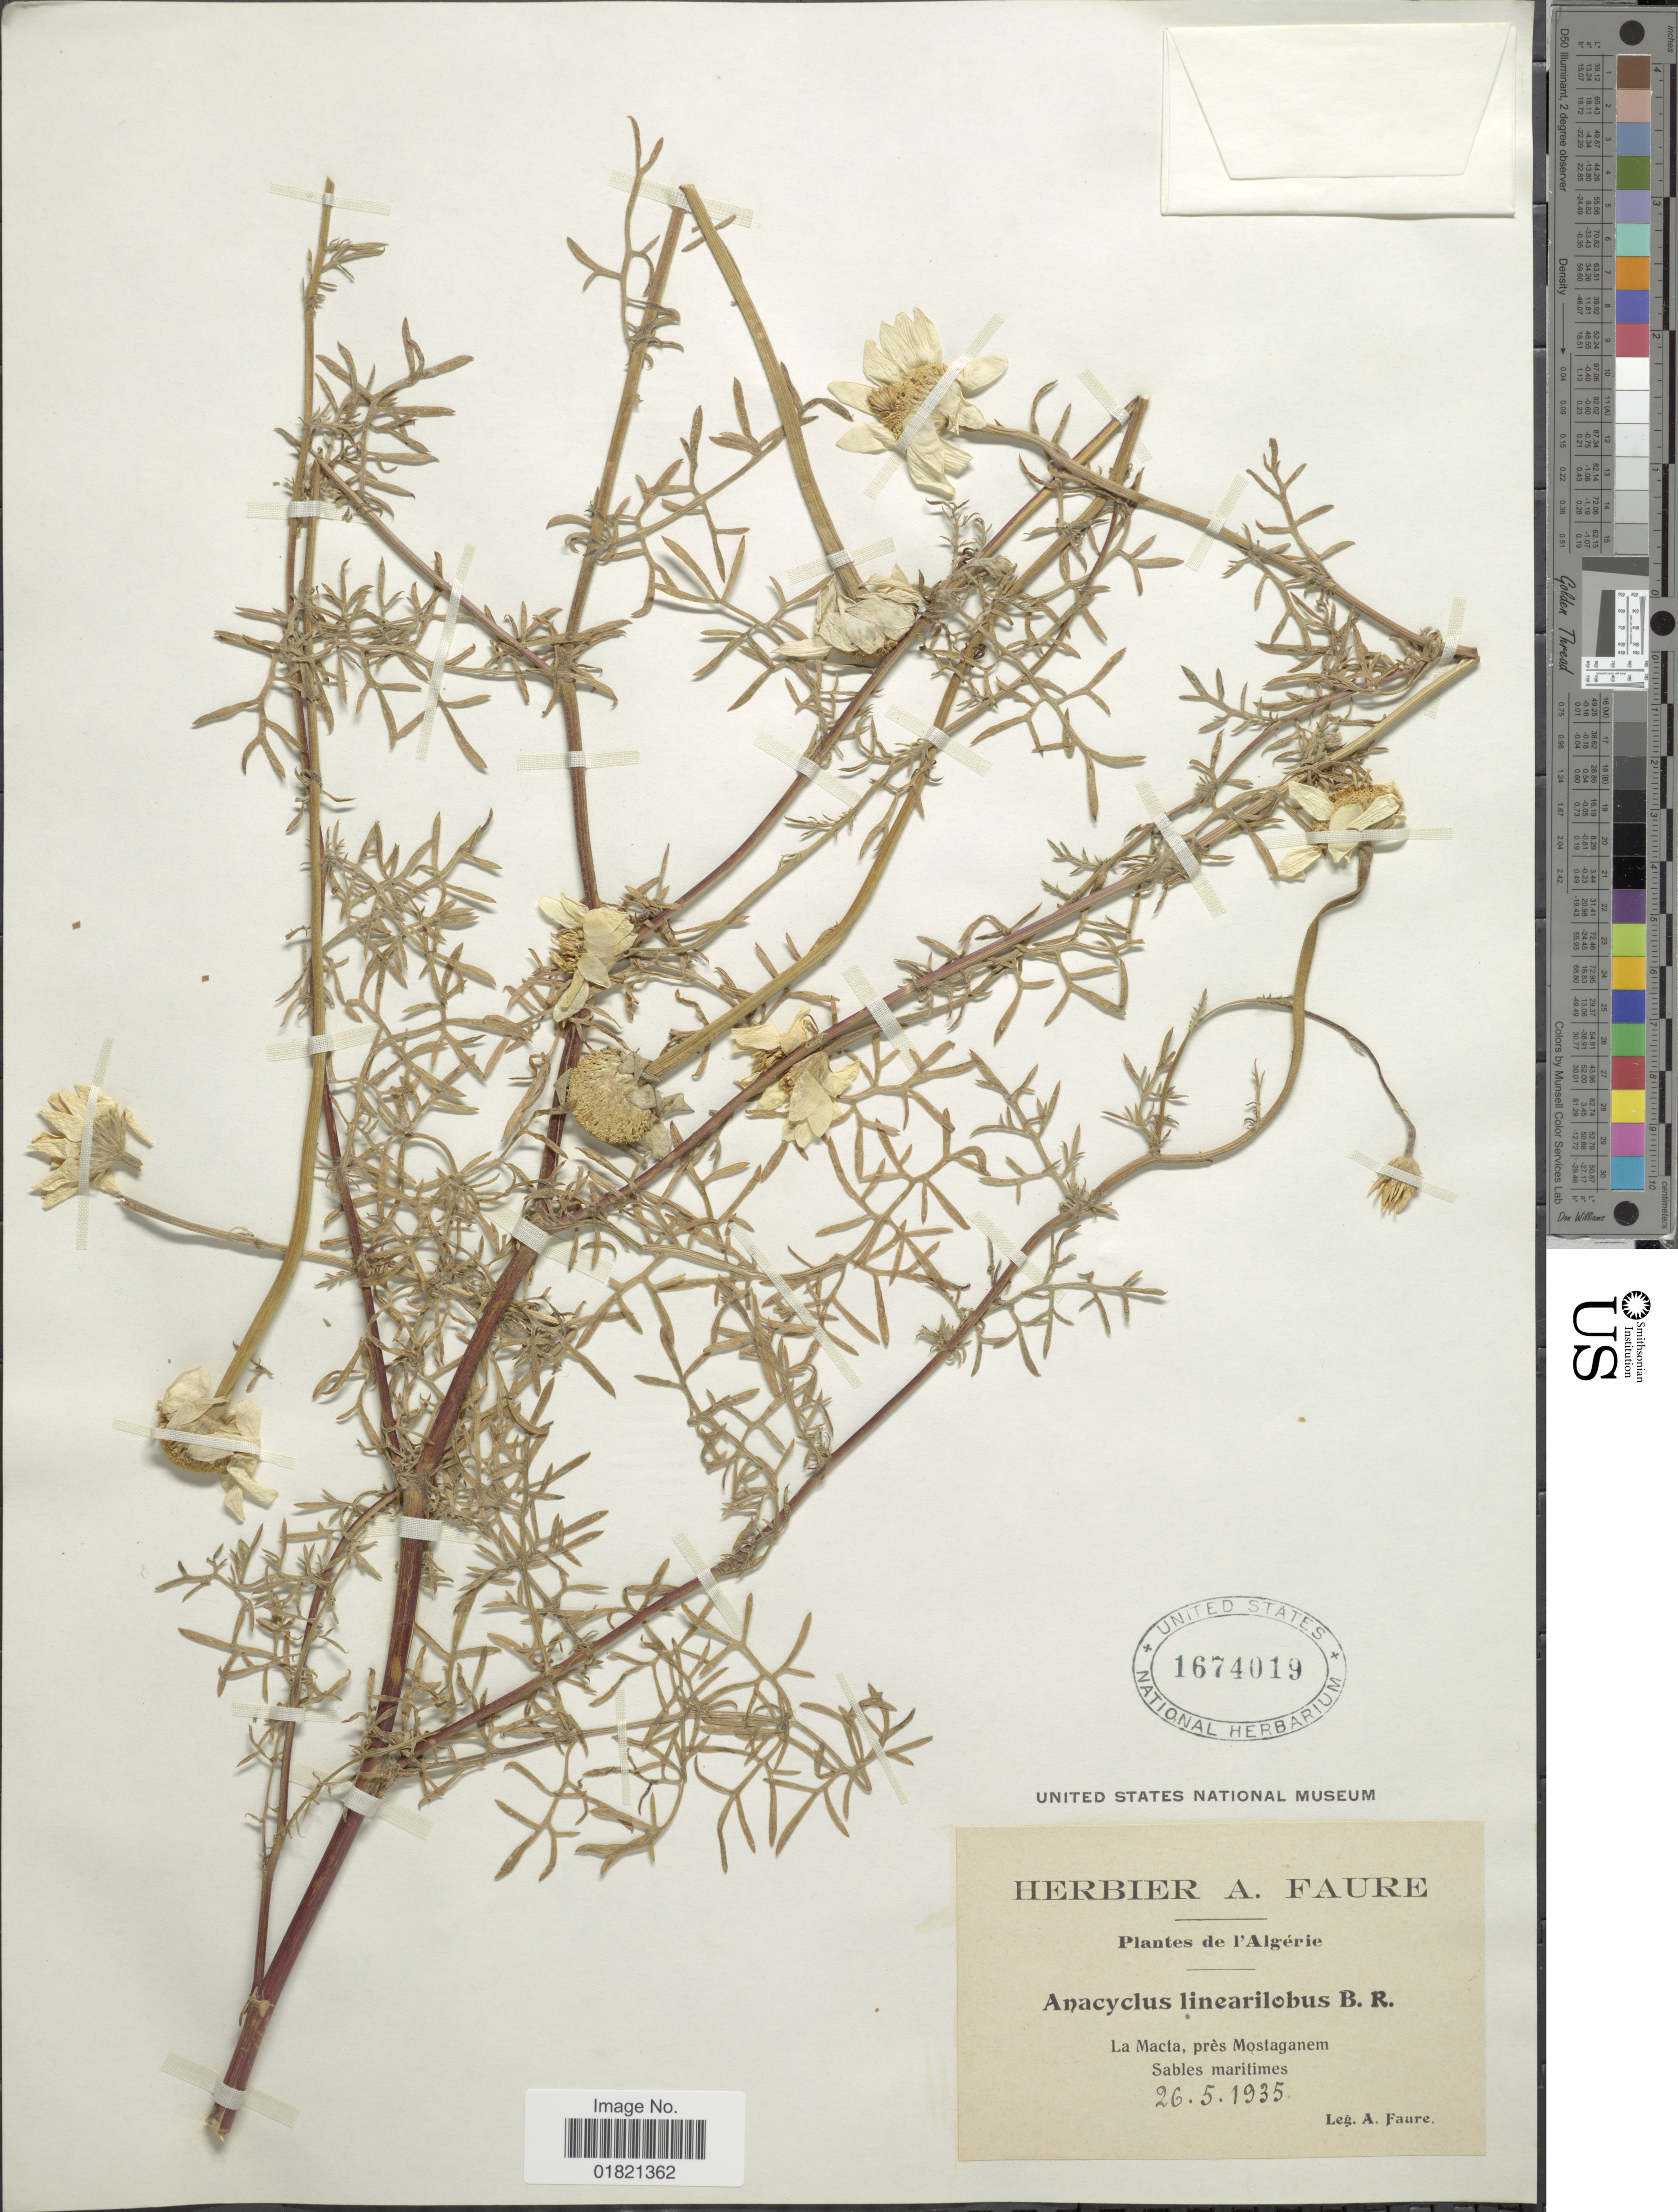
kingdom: Plantae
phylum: Tracheophyta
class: Magnoliopsida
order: Asterales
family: Asteraceae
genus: Anacyclus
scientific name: Anacyclus linearilobus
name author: Boiss. & Reut.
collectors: A. Faure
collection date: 1935-05-26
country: Algeria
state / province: Mostaganem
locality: La Macta. Sables maritimes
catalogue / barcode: US 1674019